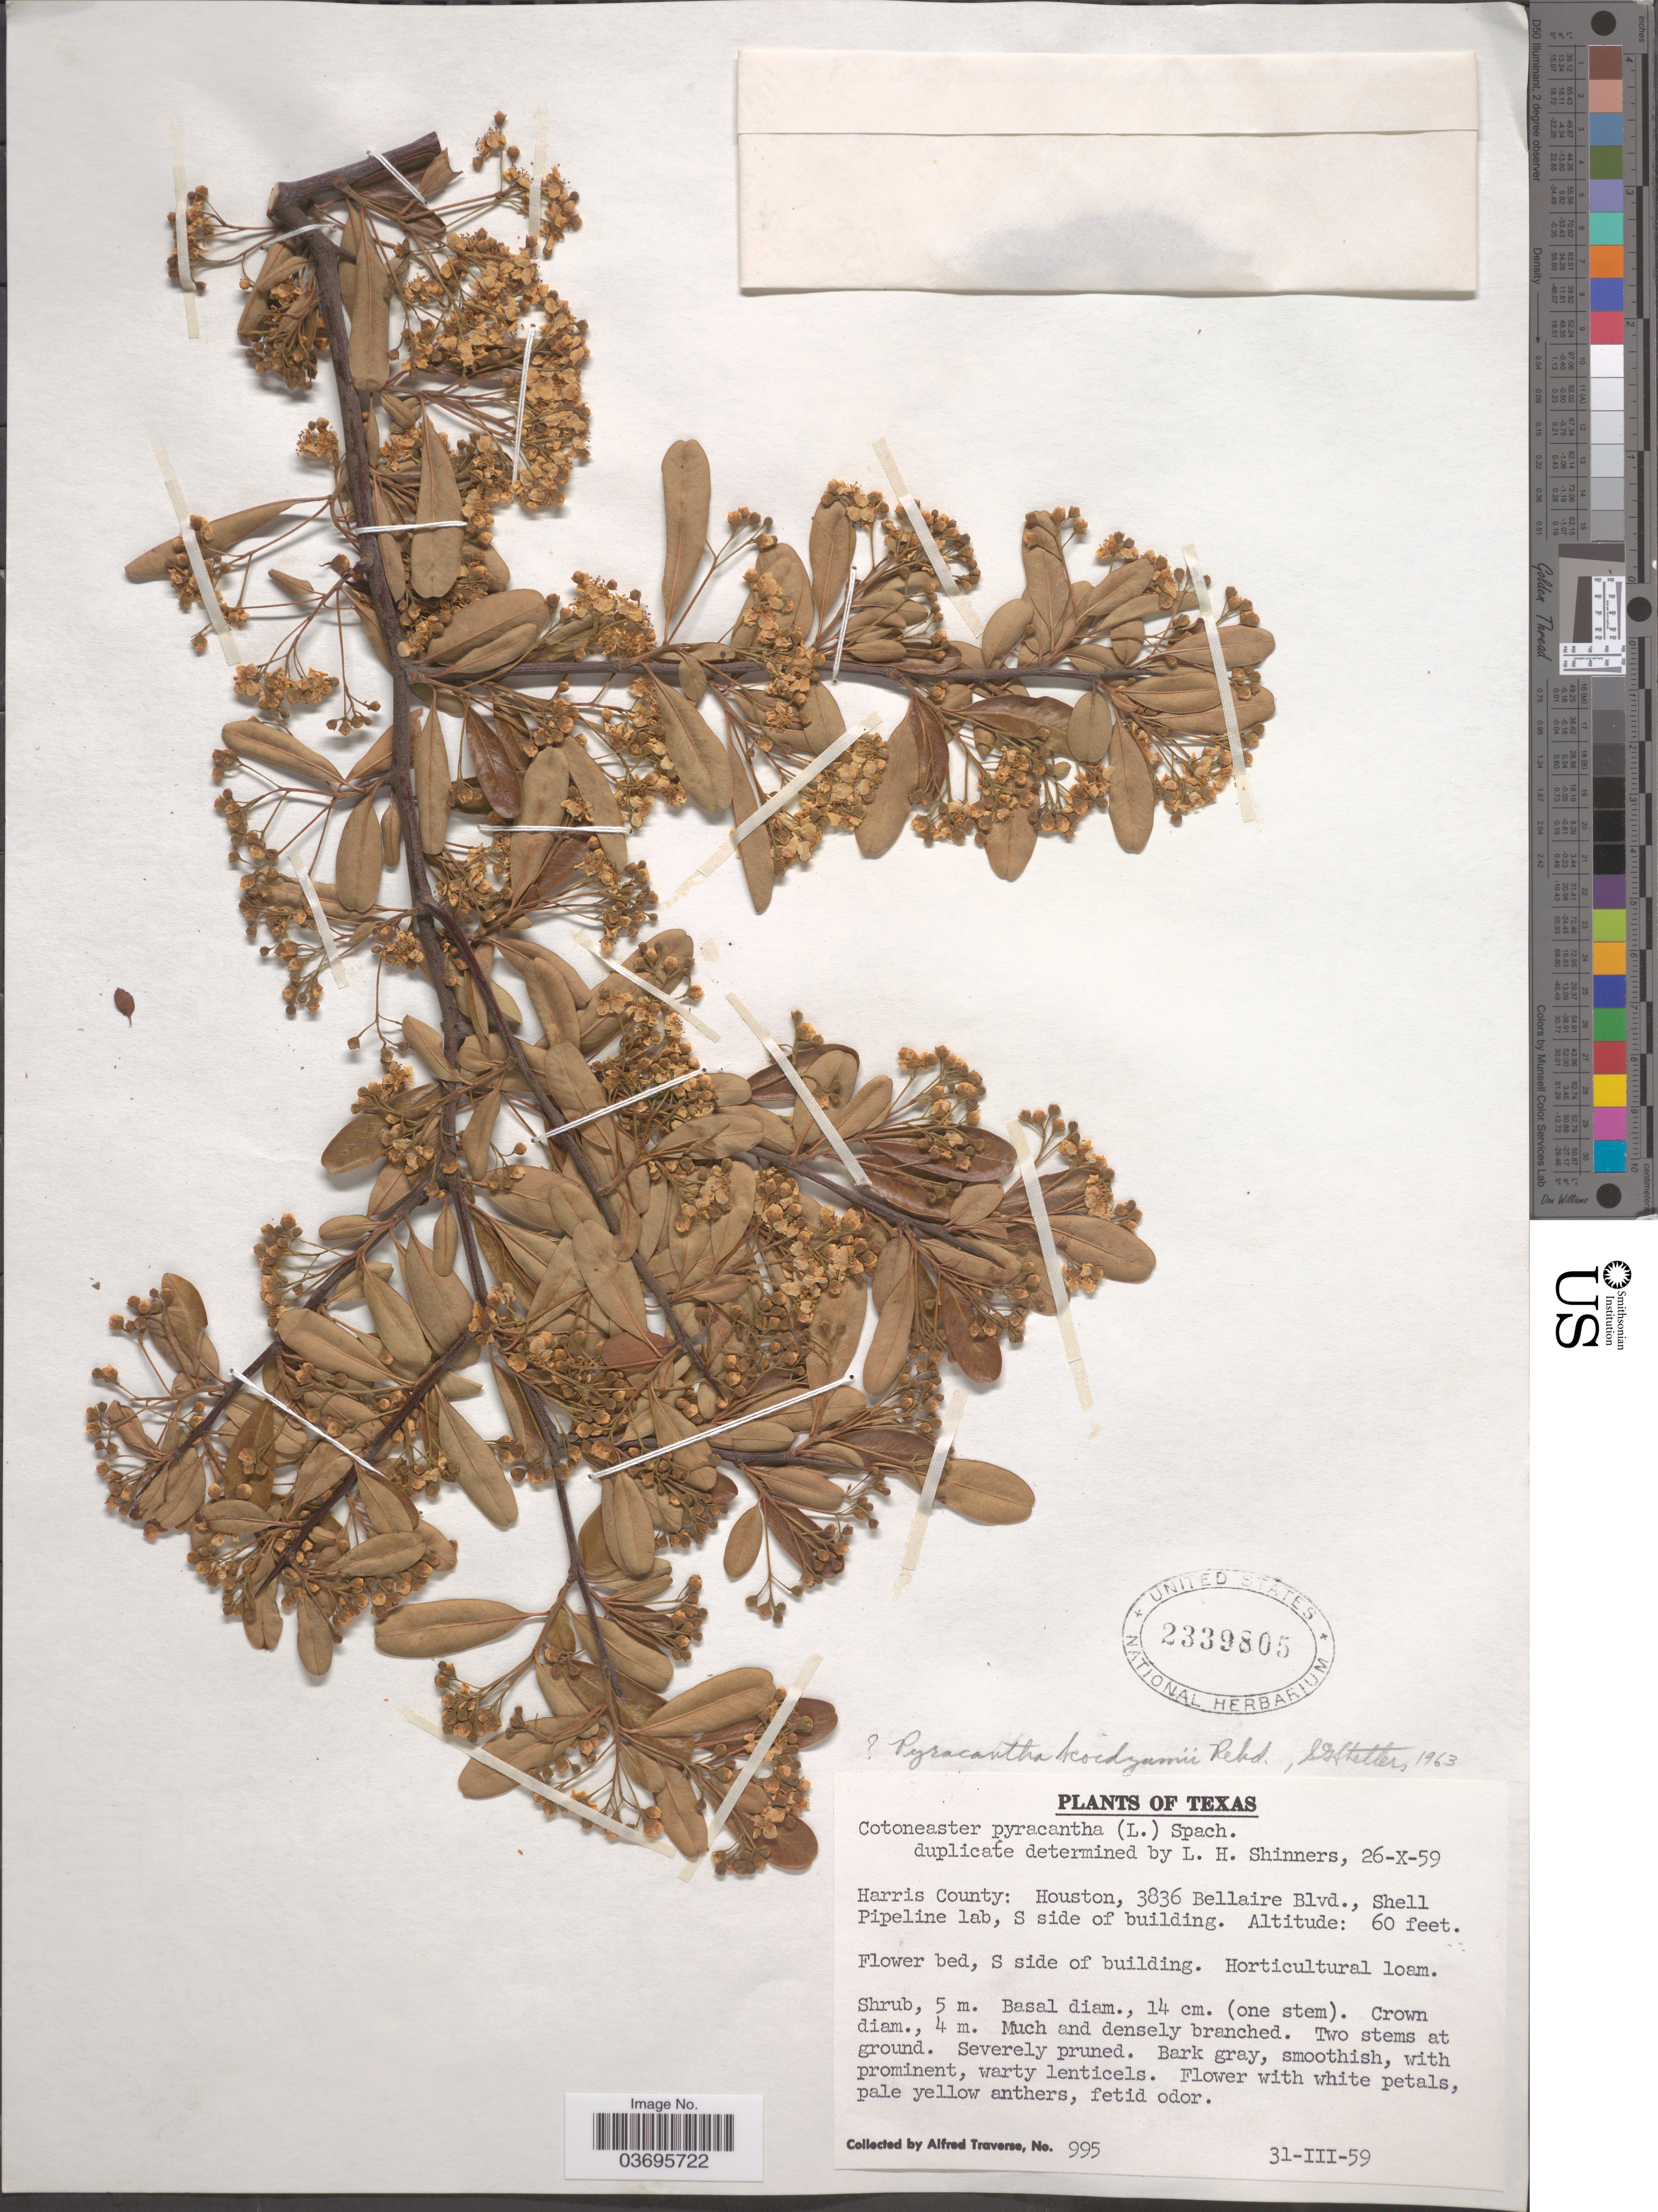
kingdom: Plantae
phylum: Tracheophyta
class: Magnoliopsida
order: Rosales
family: Rosaceae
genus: Pyracantha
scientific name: Pyracantha koidzumii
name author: (Hayata) Rehder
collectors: A. Traverse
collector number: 995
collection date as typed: Transcribed d/m/y: 31/3/59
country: United States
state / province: Texas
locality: Harris County: Houston, 3836 Bellaire Blvd., Shell Pipeline Lab, S side of building. Flower bed, S side of building.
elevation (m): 18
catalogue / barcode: US 2339805